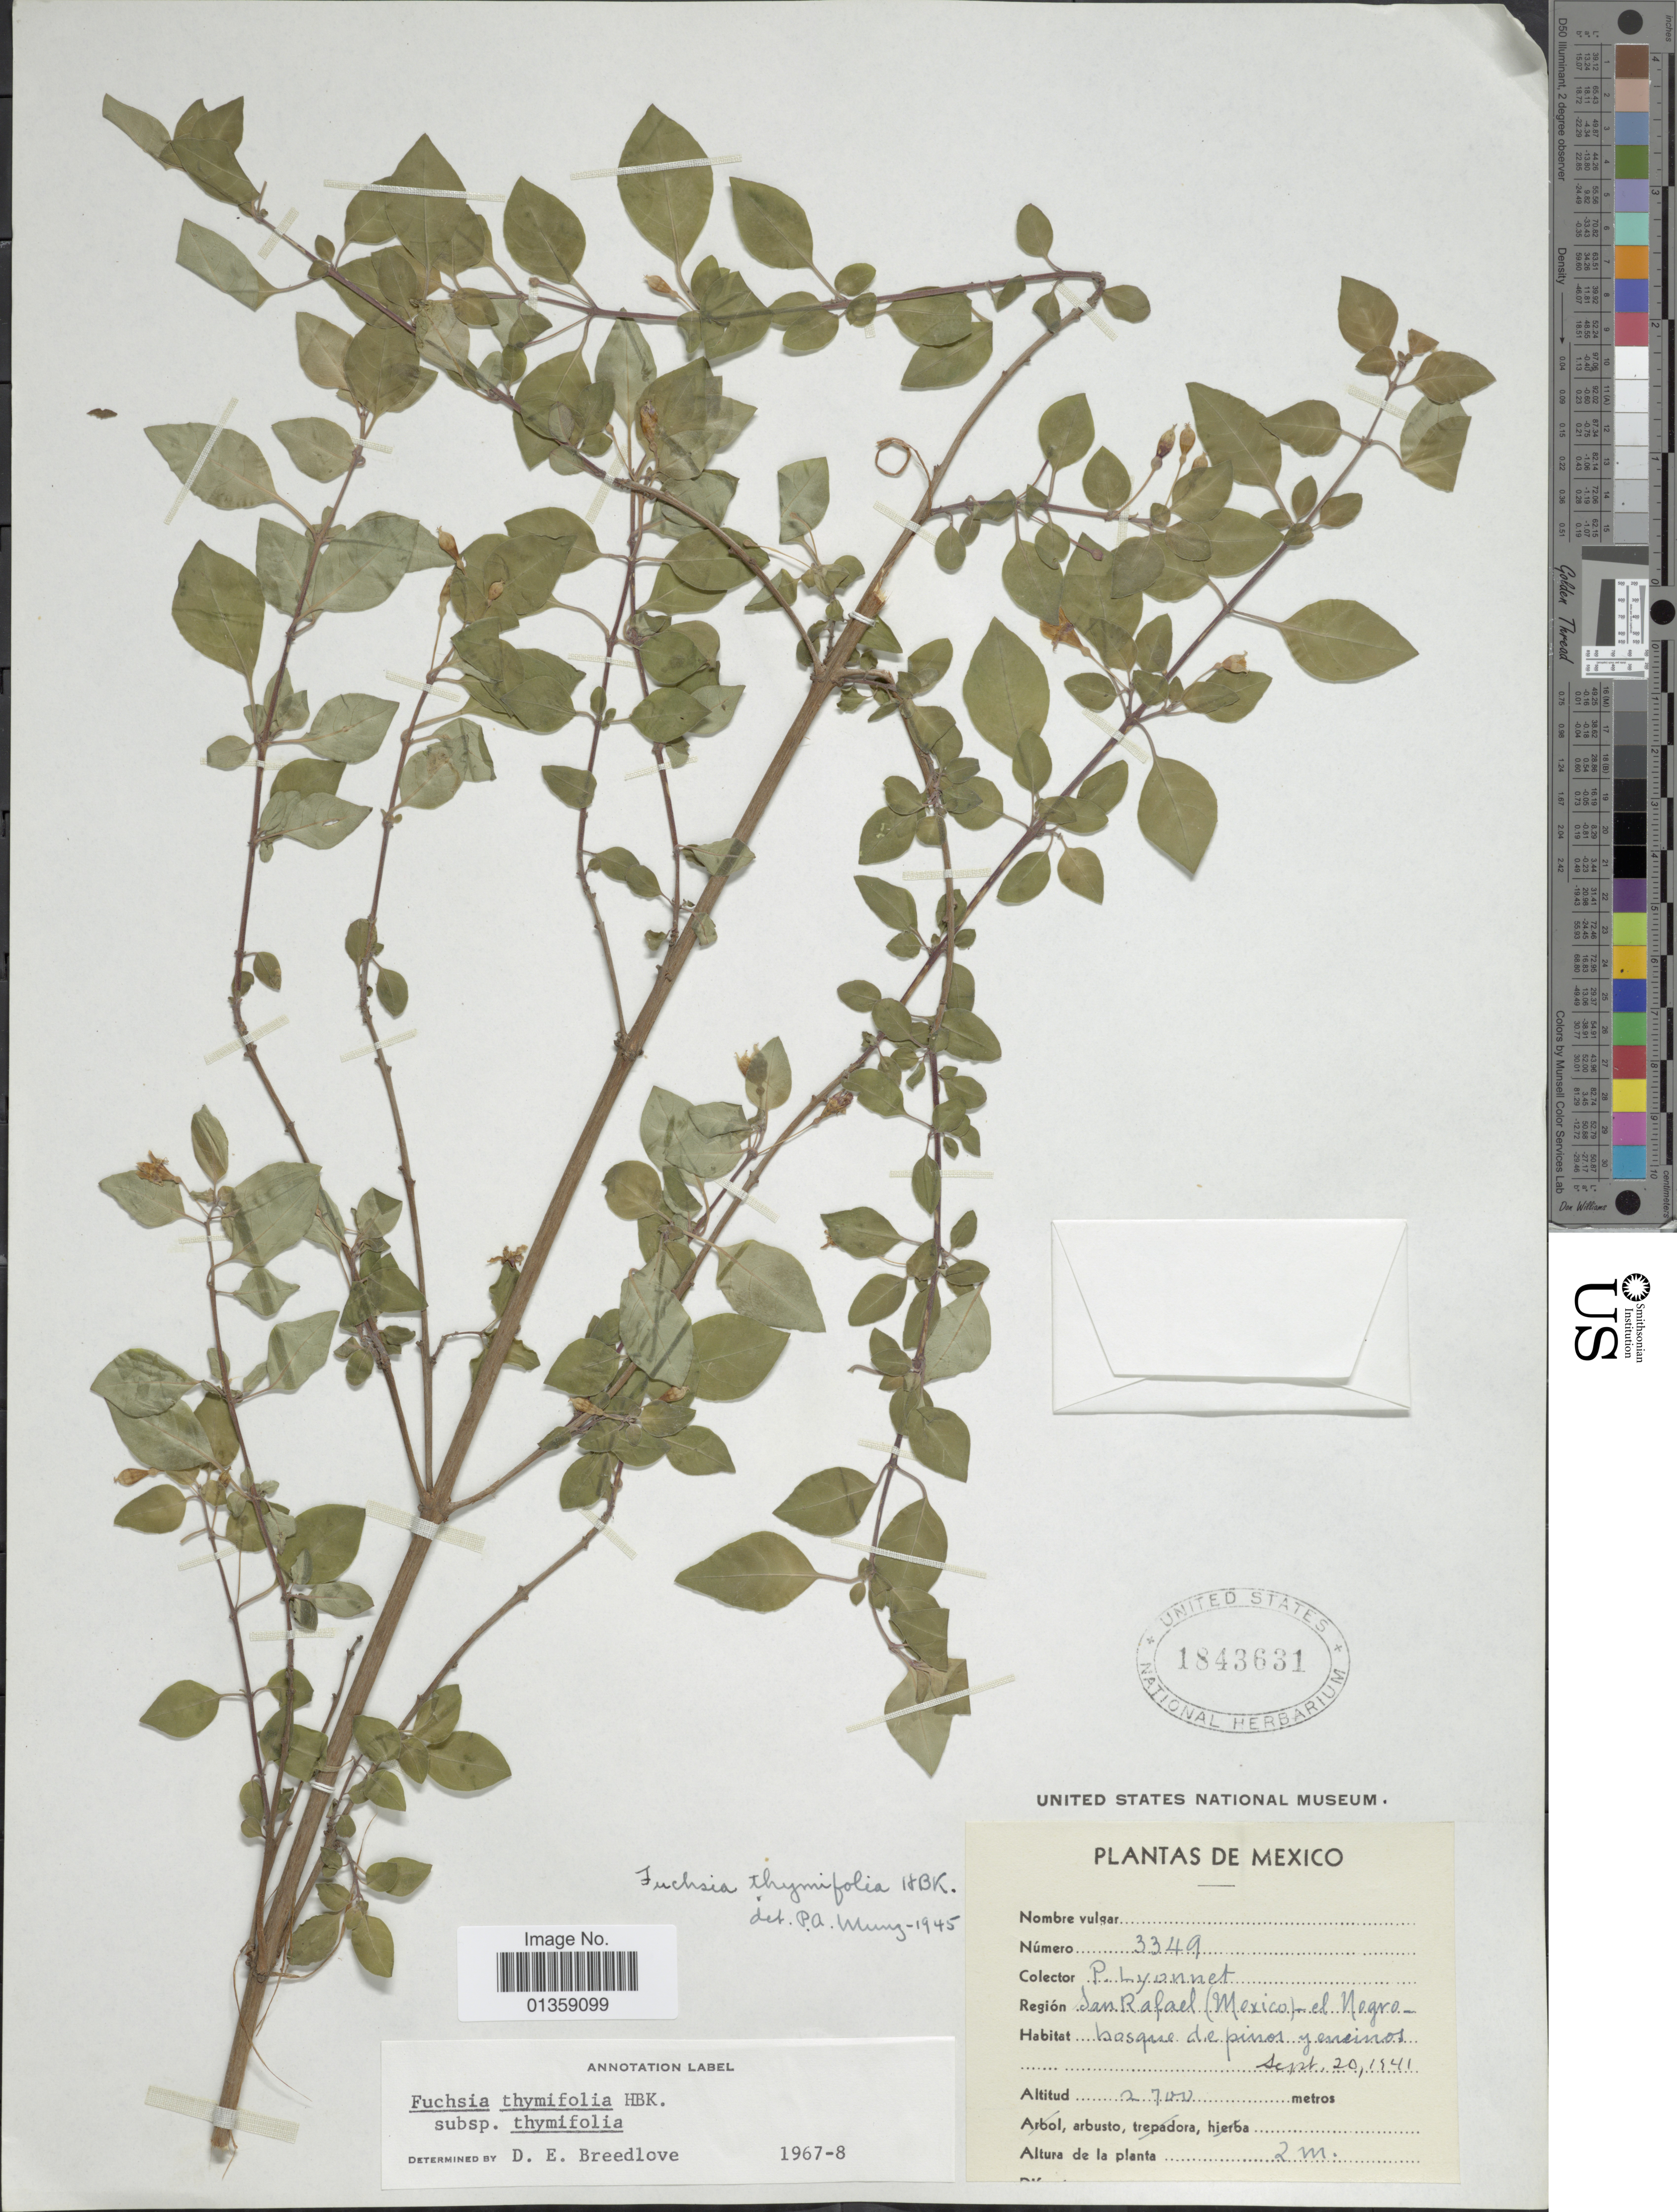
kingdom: Plantae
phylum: Tracheophyta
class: Magnoliopsida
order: Myrtales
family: Onagraceae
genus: Fuchsia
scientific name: Fuchsia thymifolia subsp. thymifolia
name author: Kunth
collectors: E. Lyonnet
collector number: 3349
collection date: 1941-09-20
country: Mexico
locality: San Rafael, el Negro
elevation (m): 2700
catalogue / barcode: US 1843631